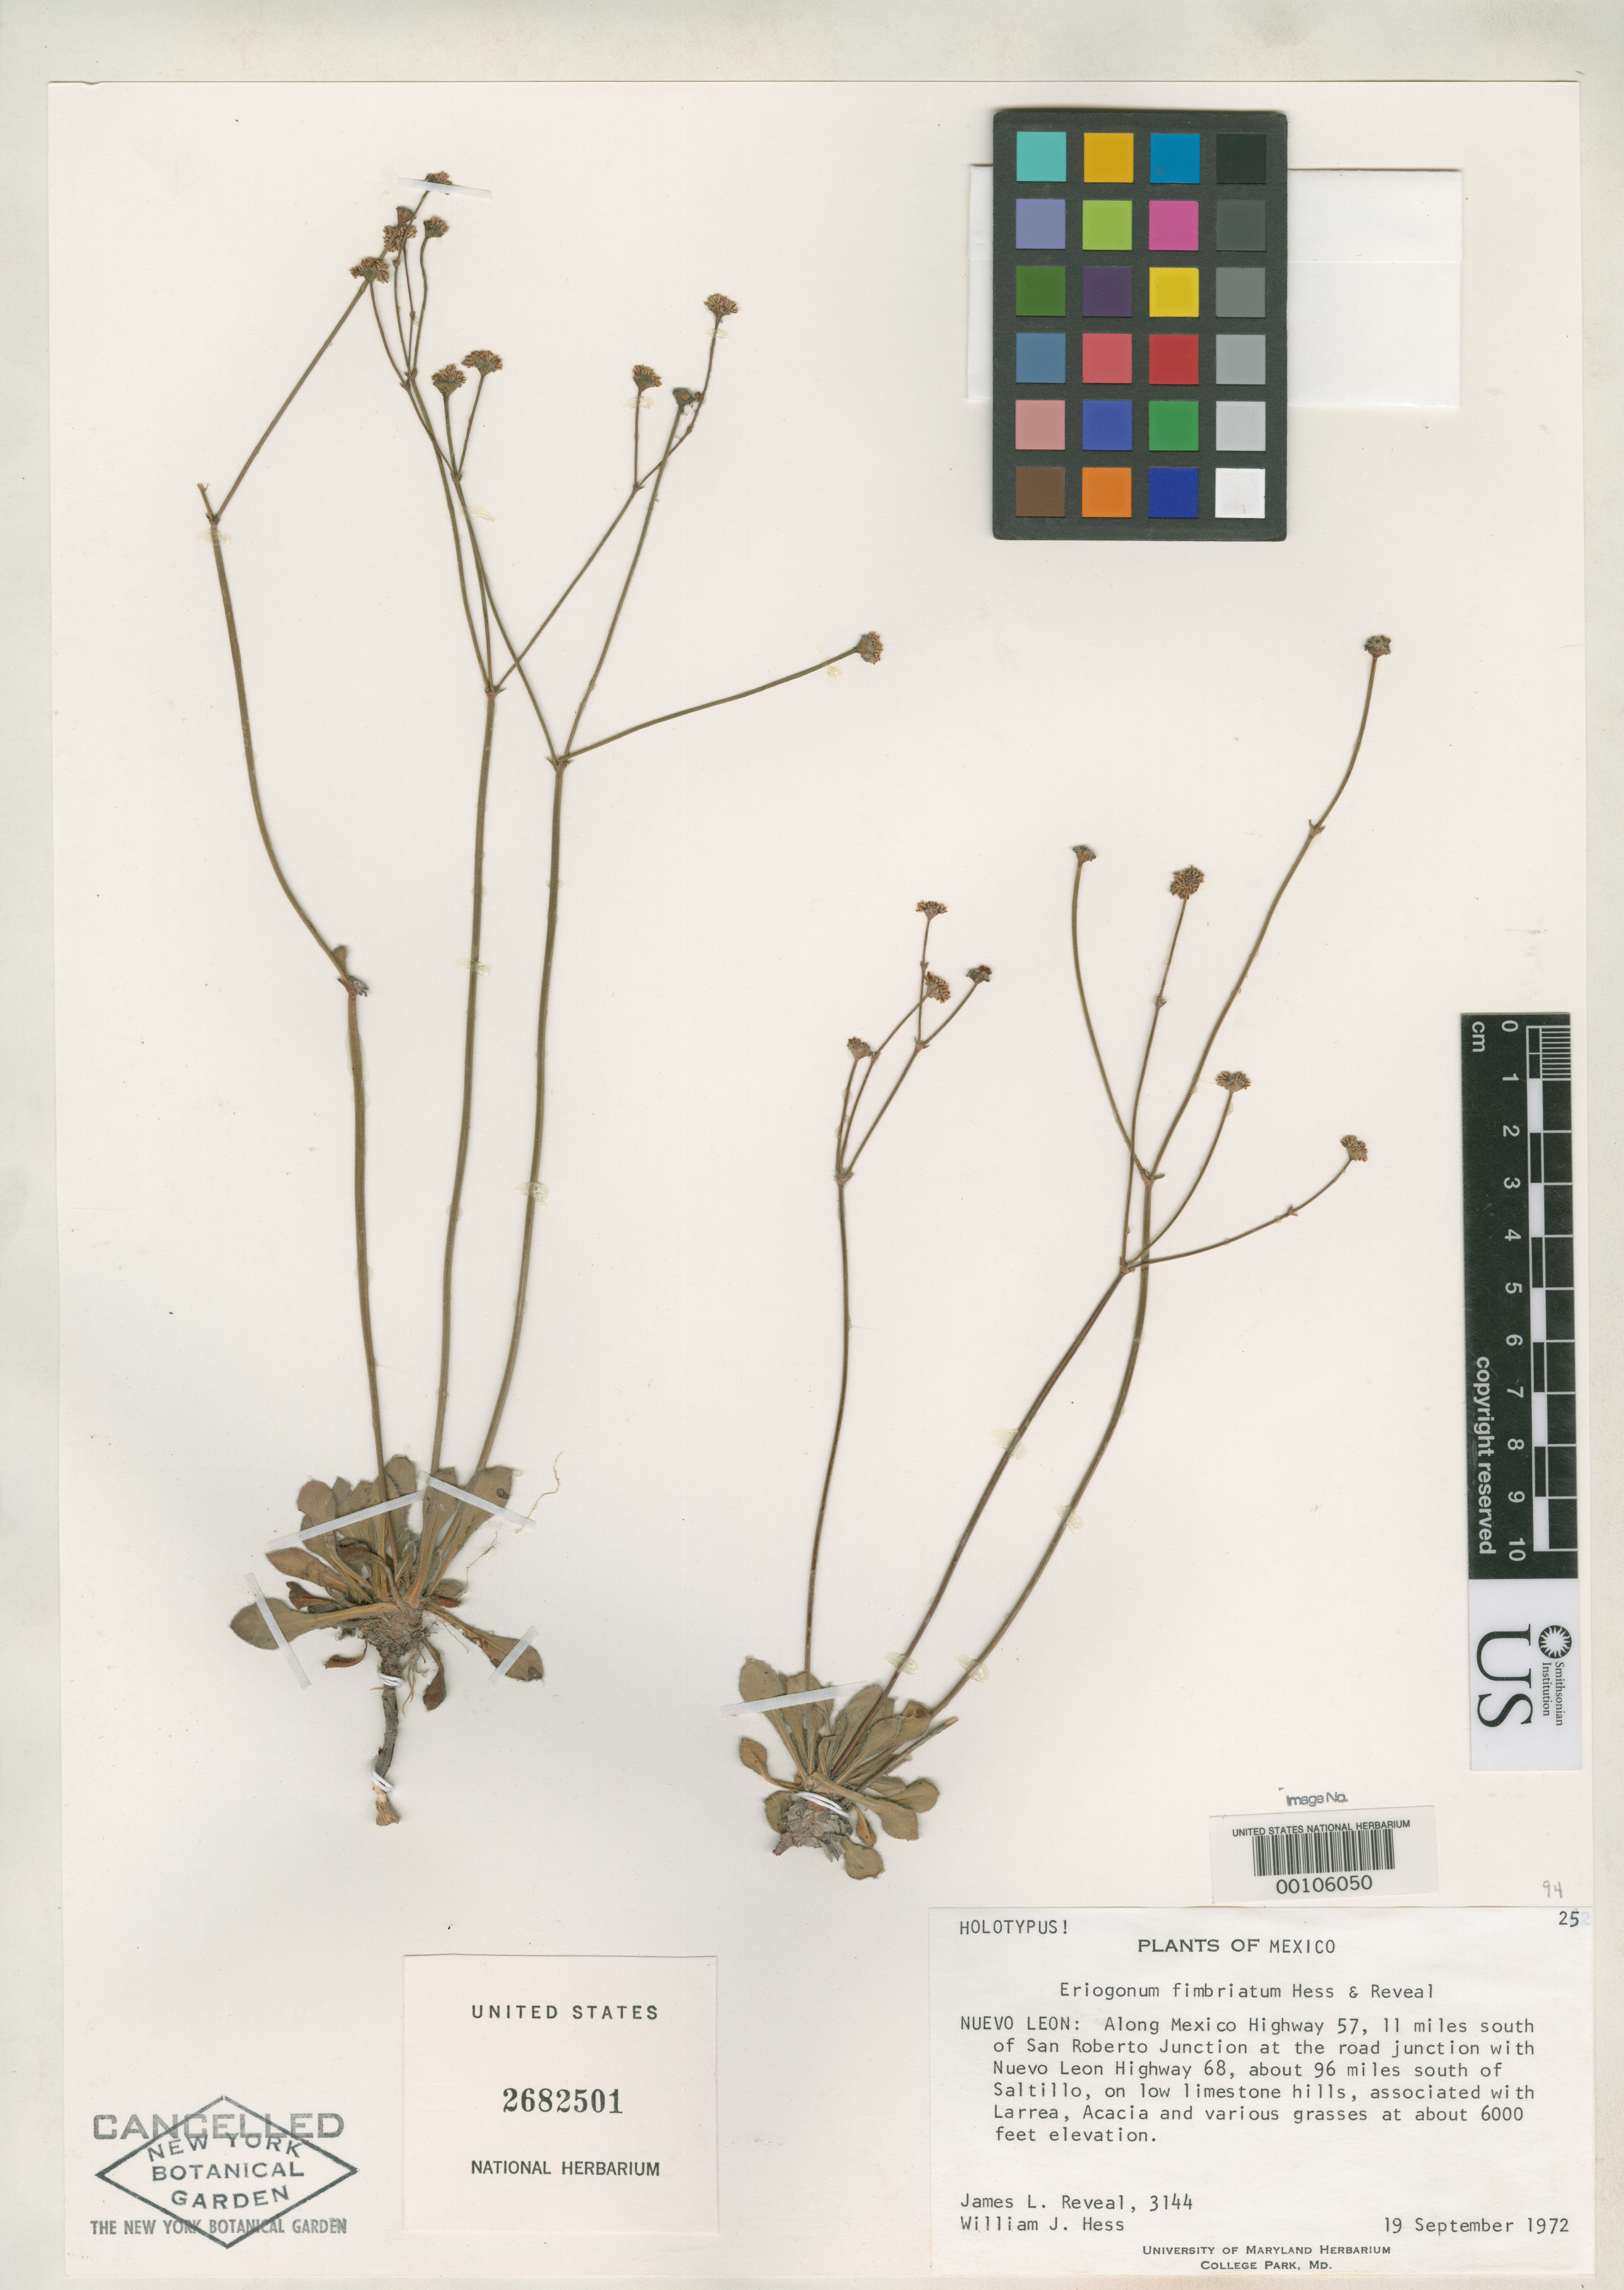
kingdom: Plantae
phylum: Tracheophyta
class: Magnoliopsida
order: Caryophyllales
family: Polygonaceae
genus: Eriogonum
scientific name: Eriogonum fimbriatum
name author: W.J. Hess & Reveal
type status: Holotype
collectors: J. L. Reveal & W. Hess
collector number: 3144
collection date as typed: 19 Sep 1972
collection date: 1972-09-19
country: Mexico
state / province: Nuevo León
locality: Along Mexico Hwy 57, 11 mi S of San Roberto junction at the road junction w/ Nuevo Leon hwy 68 about 96 mi S of Saltillo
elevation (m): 1800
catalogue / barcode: US 2682501